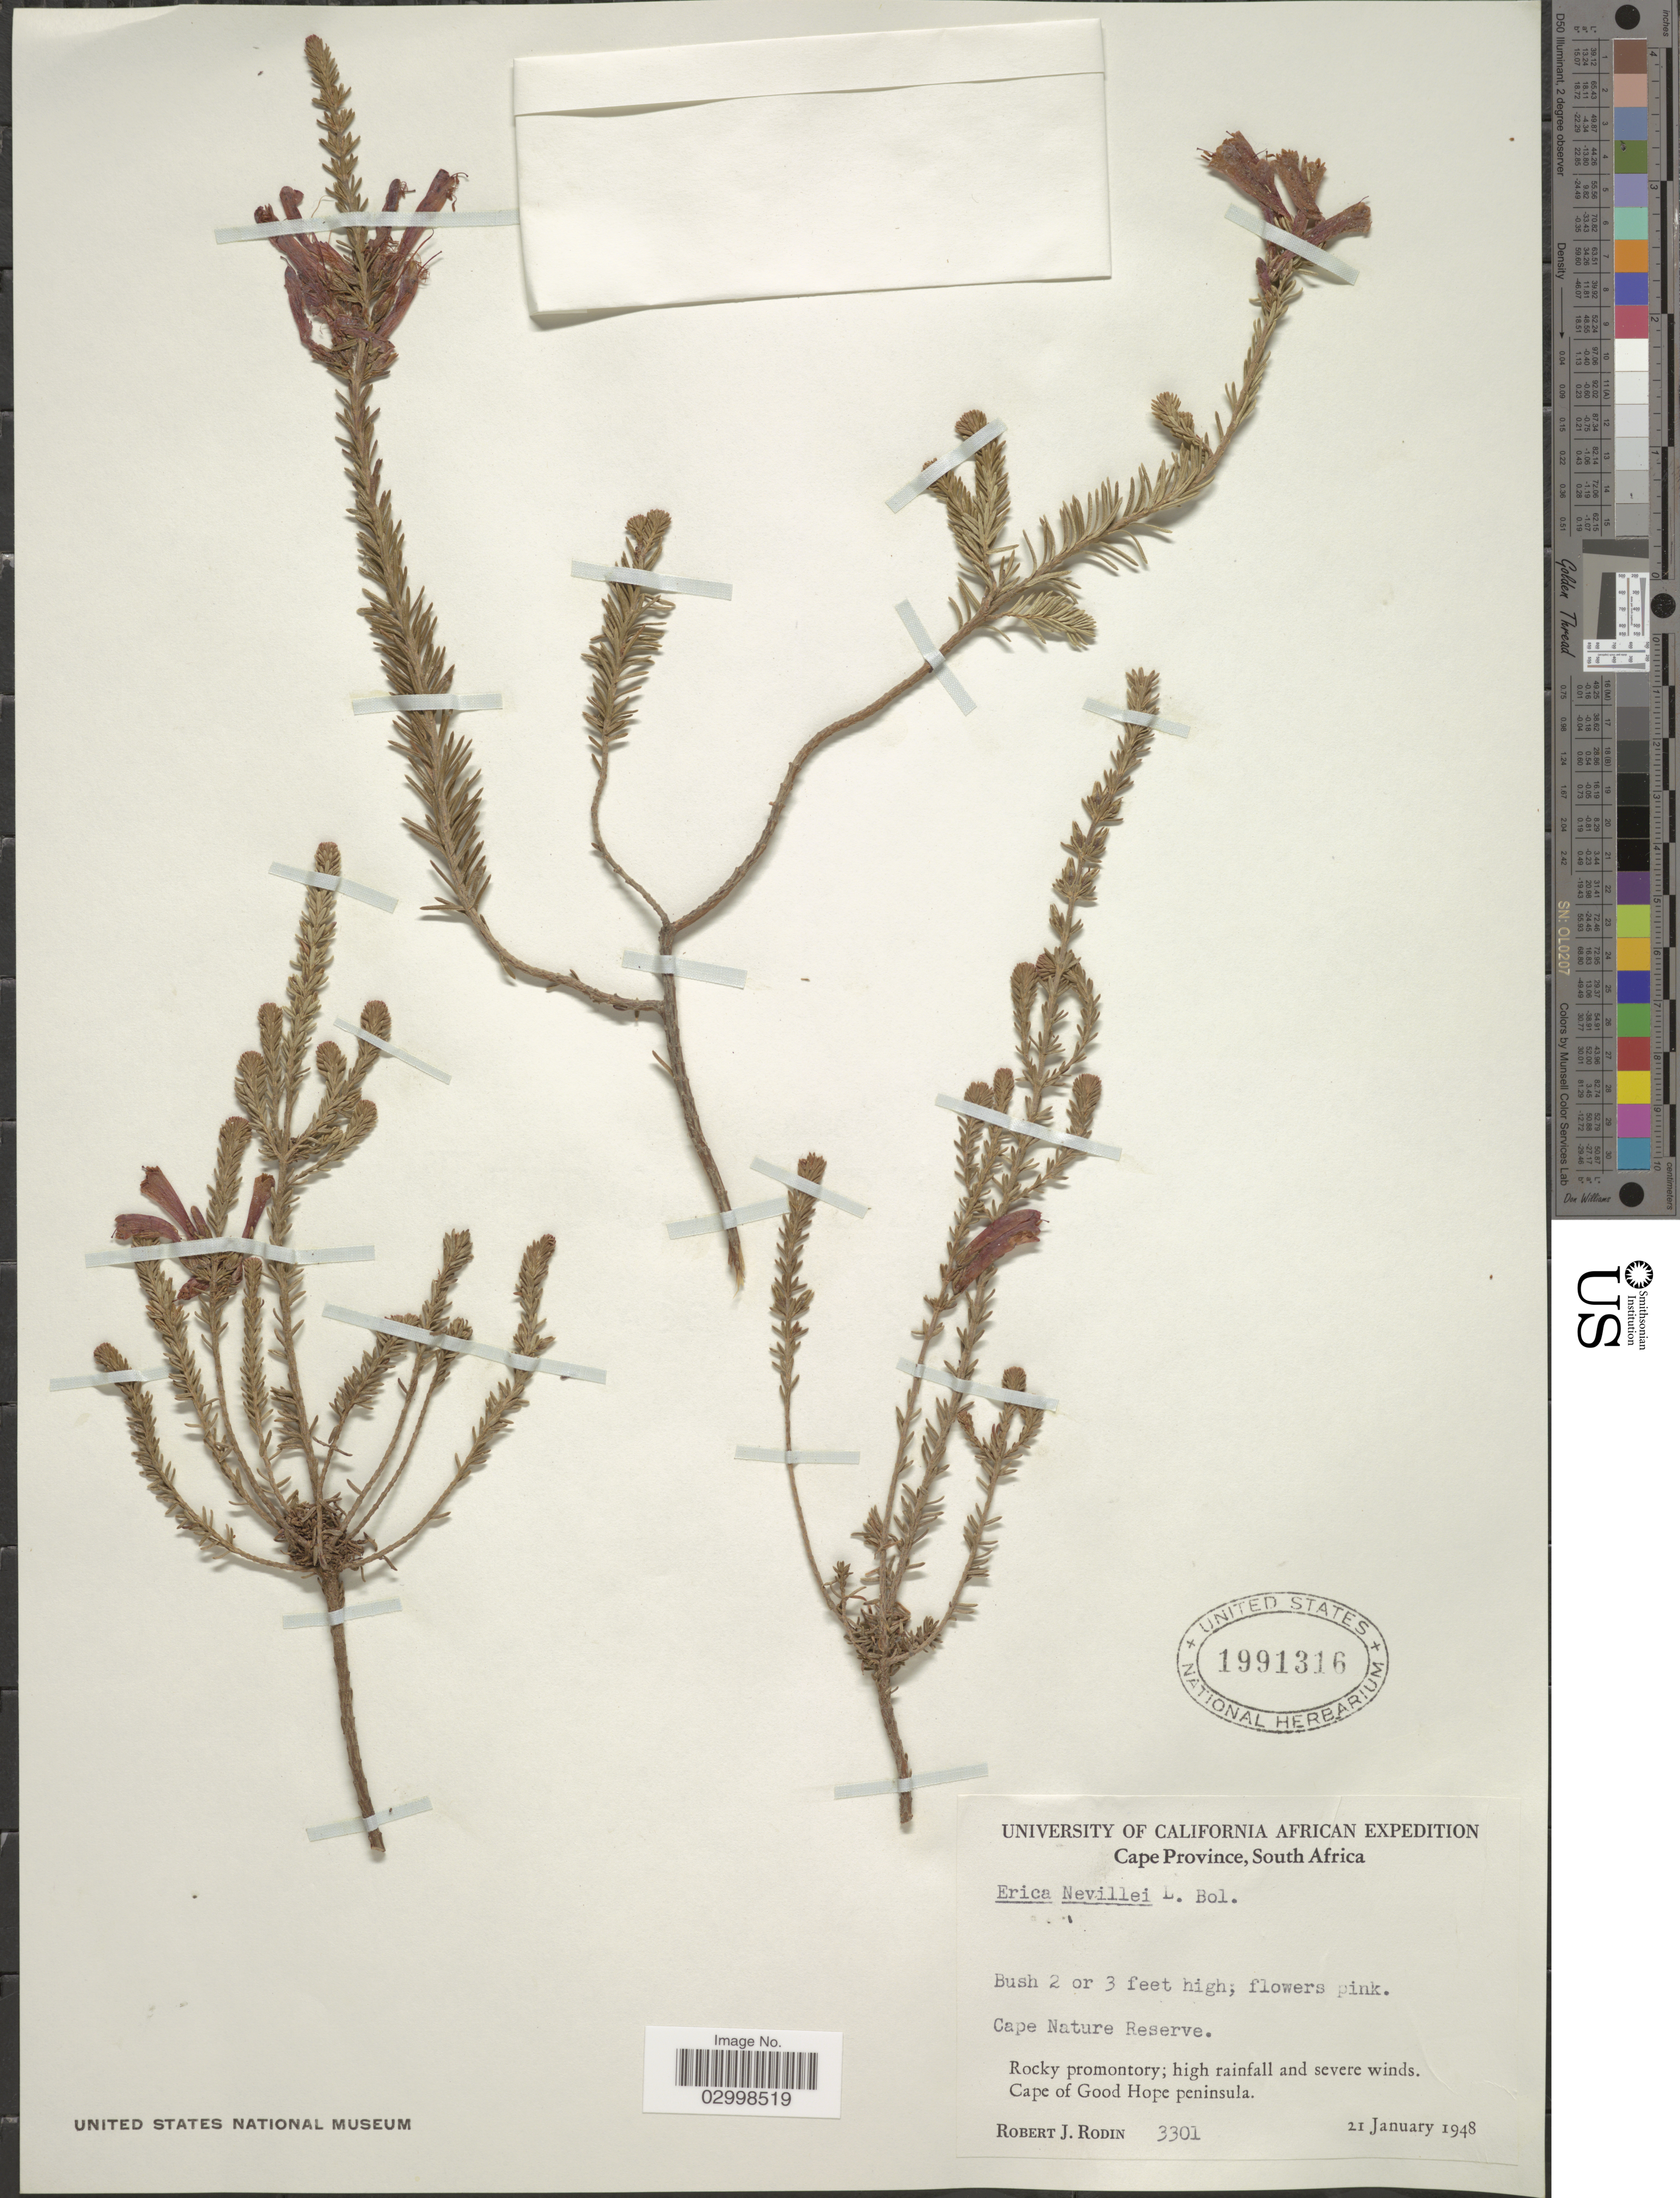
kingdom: Plantae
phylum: Tracheophyta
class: Magnoliopsida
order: Ericales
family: Ericaceae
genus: Erica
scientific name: Erica nevillei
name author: L. Bolus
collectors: R. J. Rodin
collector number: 3301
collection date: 1948-01-21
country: South Africa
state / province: Western Cape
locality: Cape Nature Reserve. Cape of Good Hope Peninsula.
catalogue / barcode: US 1991316